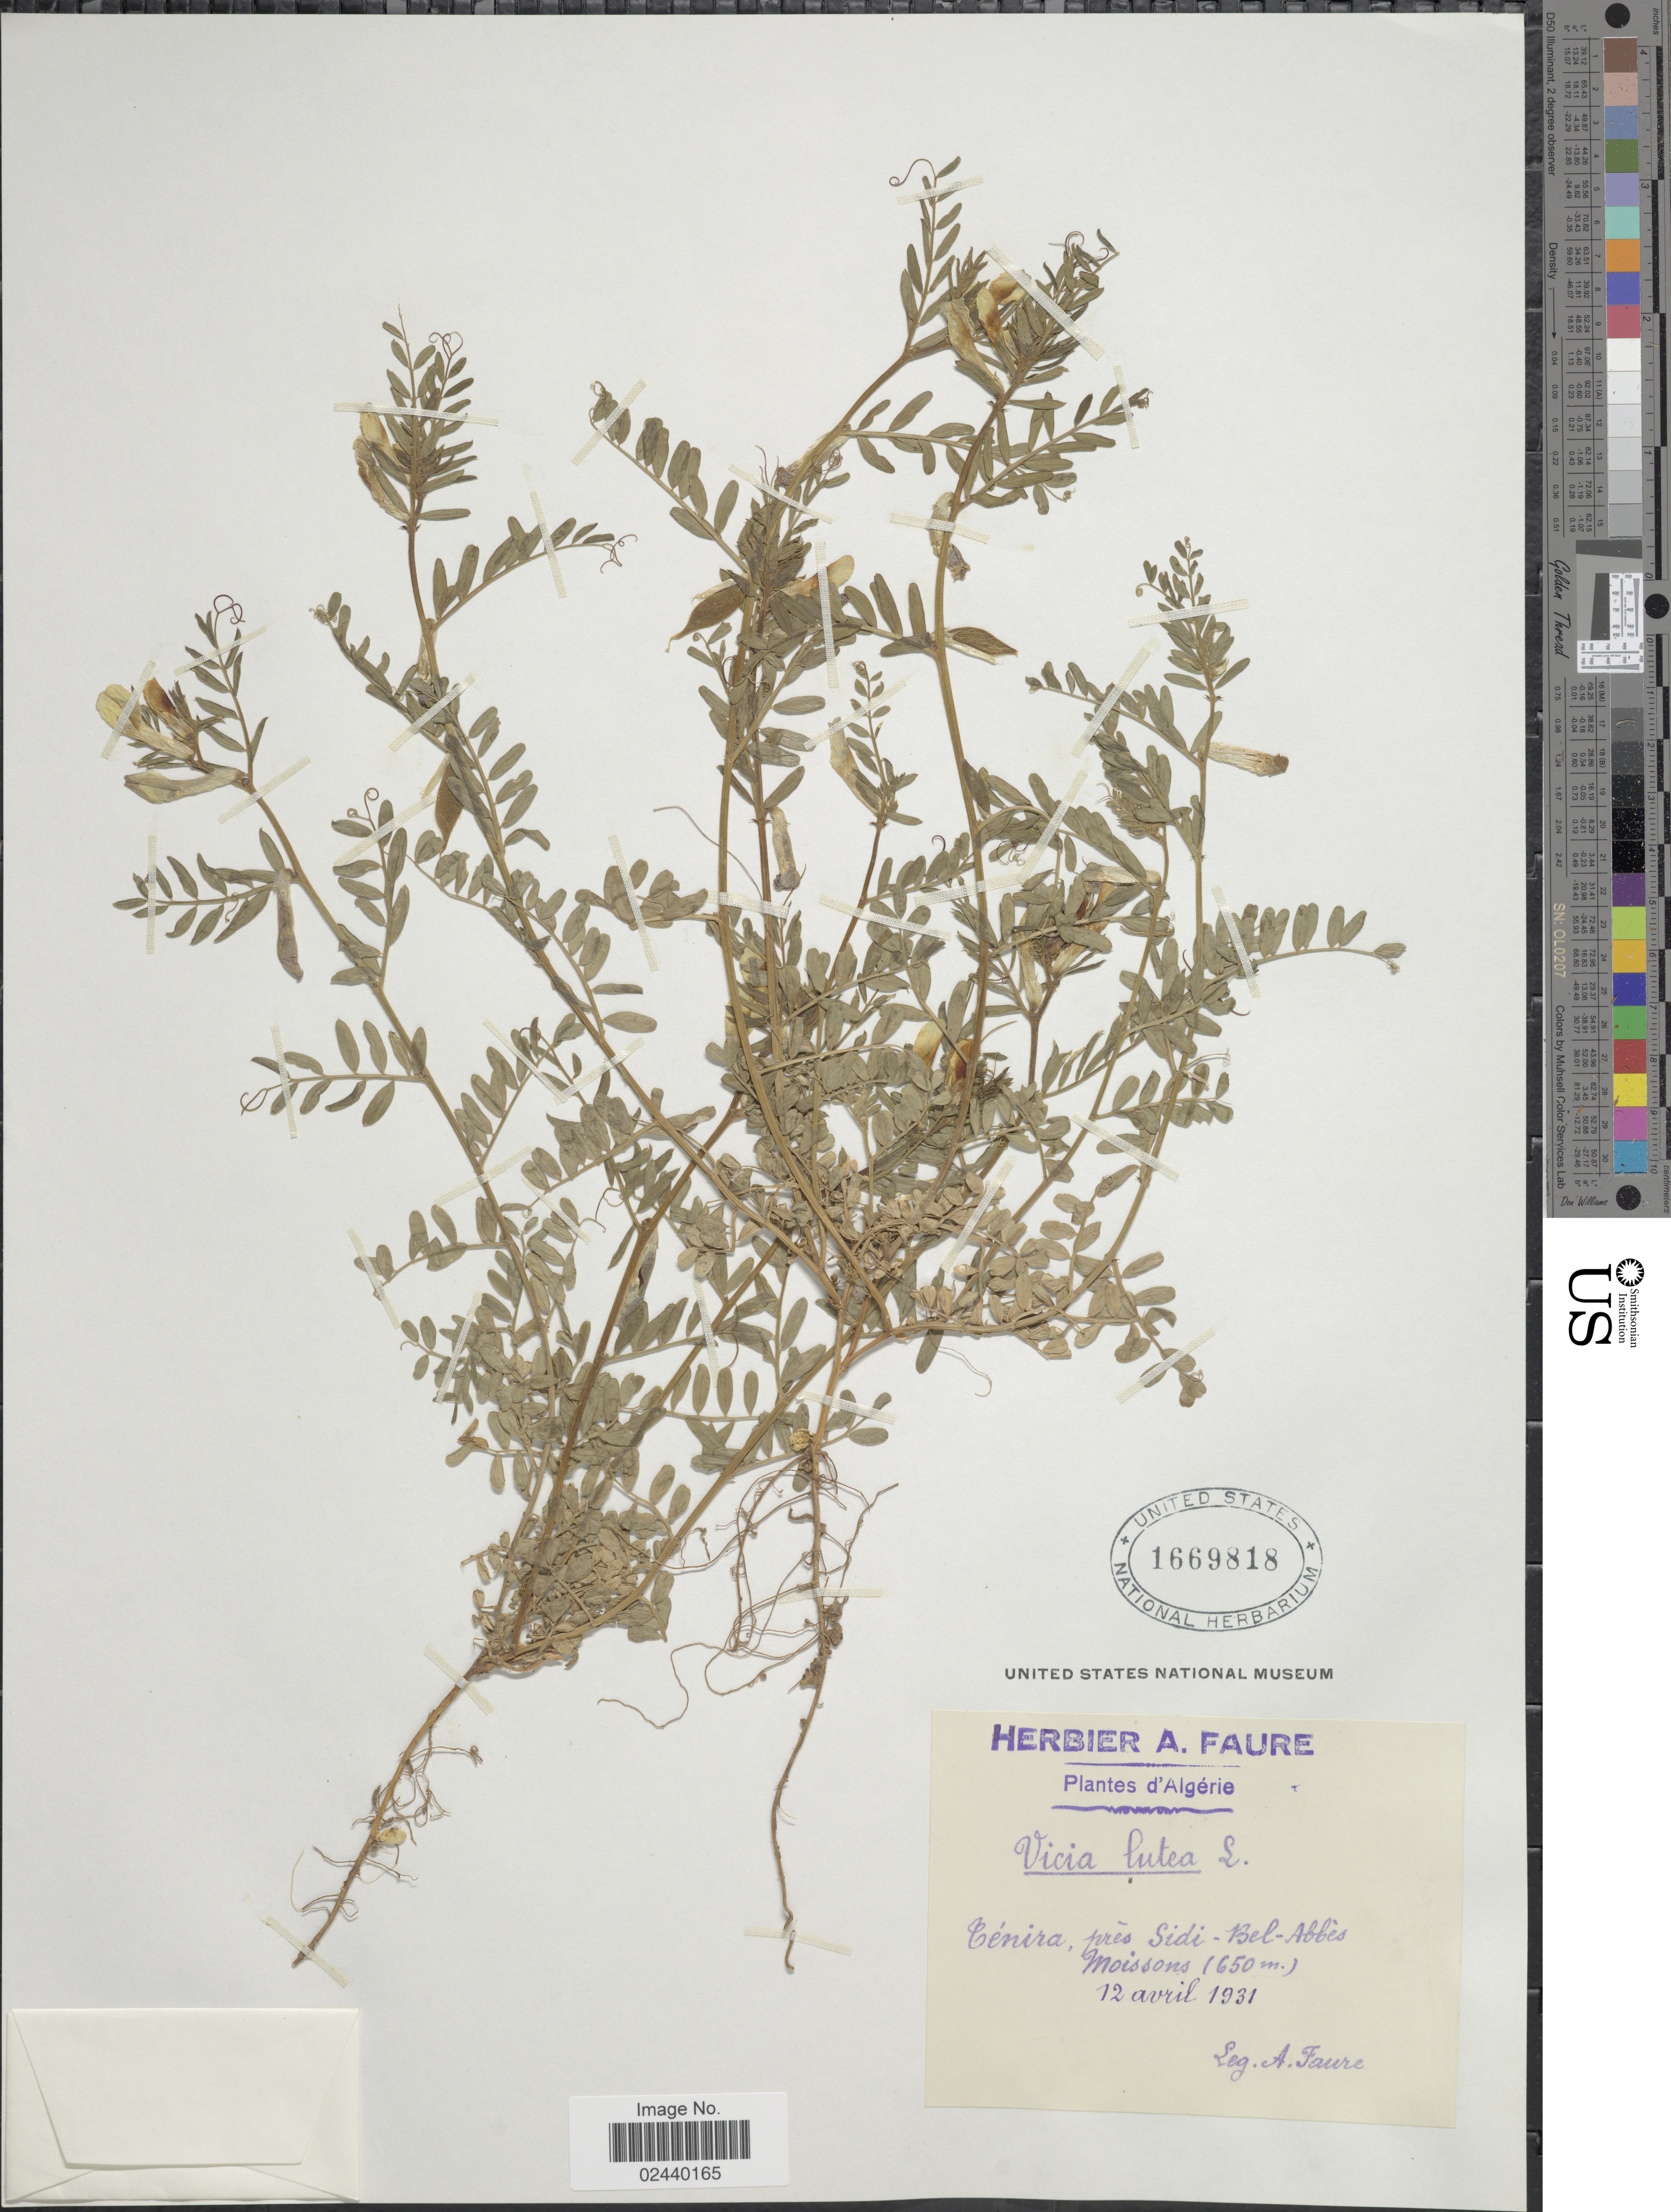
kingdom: Plantae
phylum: Tracheophyta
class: Magnoliopsida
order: Fabales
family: Fabaceae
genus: Vicia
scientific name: Vicia lutea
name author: L.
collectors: A. Faure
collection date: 1931-04-12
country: Algeria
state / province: Sidi Bel Abbes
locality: D'Algerie, Tenira, Moissons.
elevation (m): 650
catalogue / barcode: US 1669818